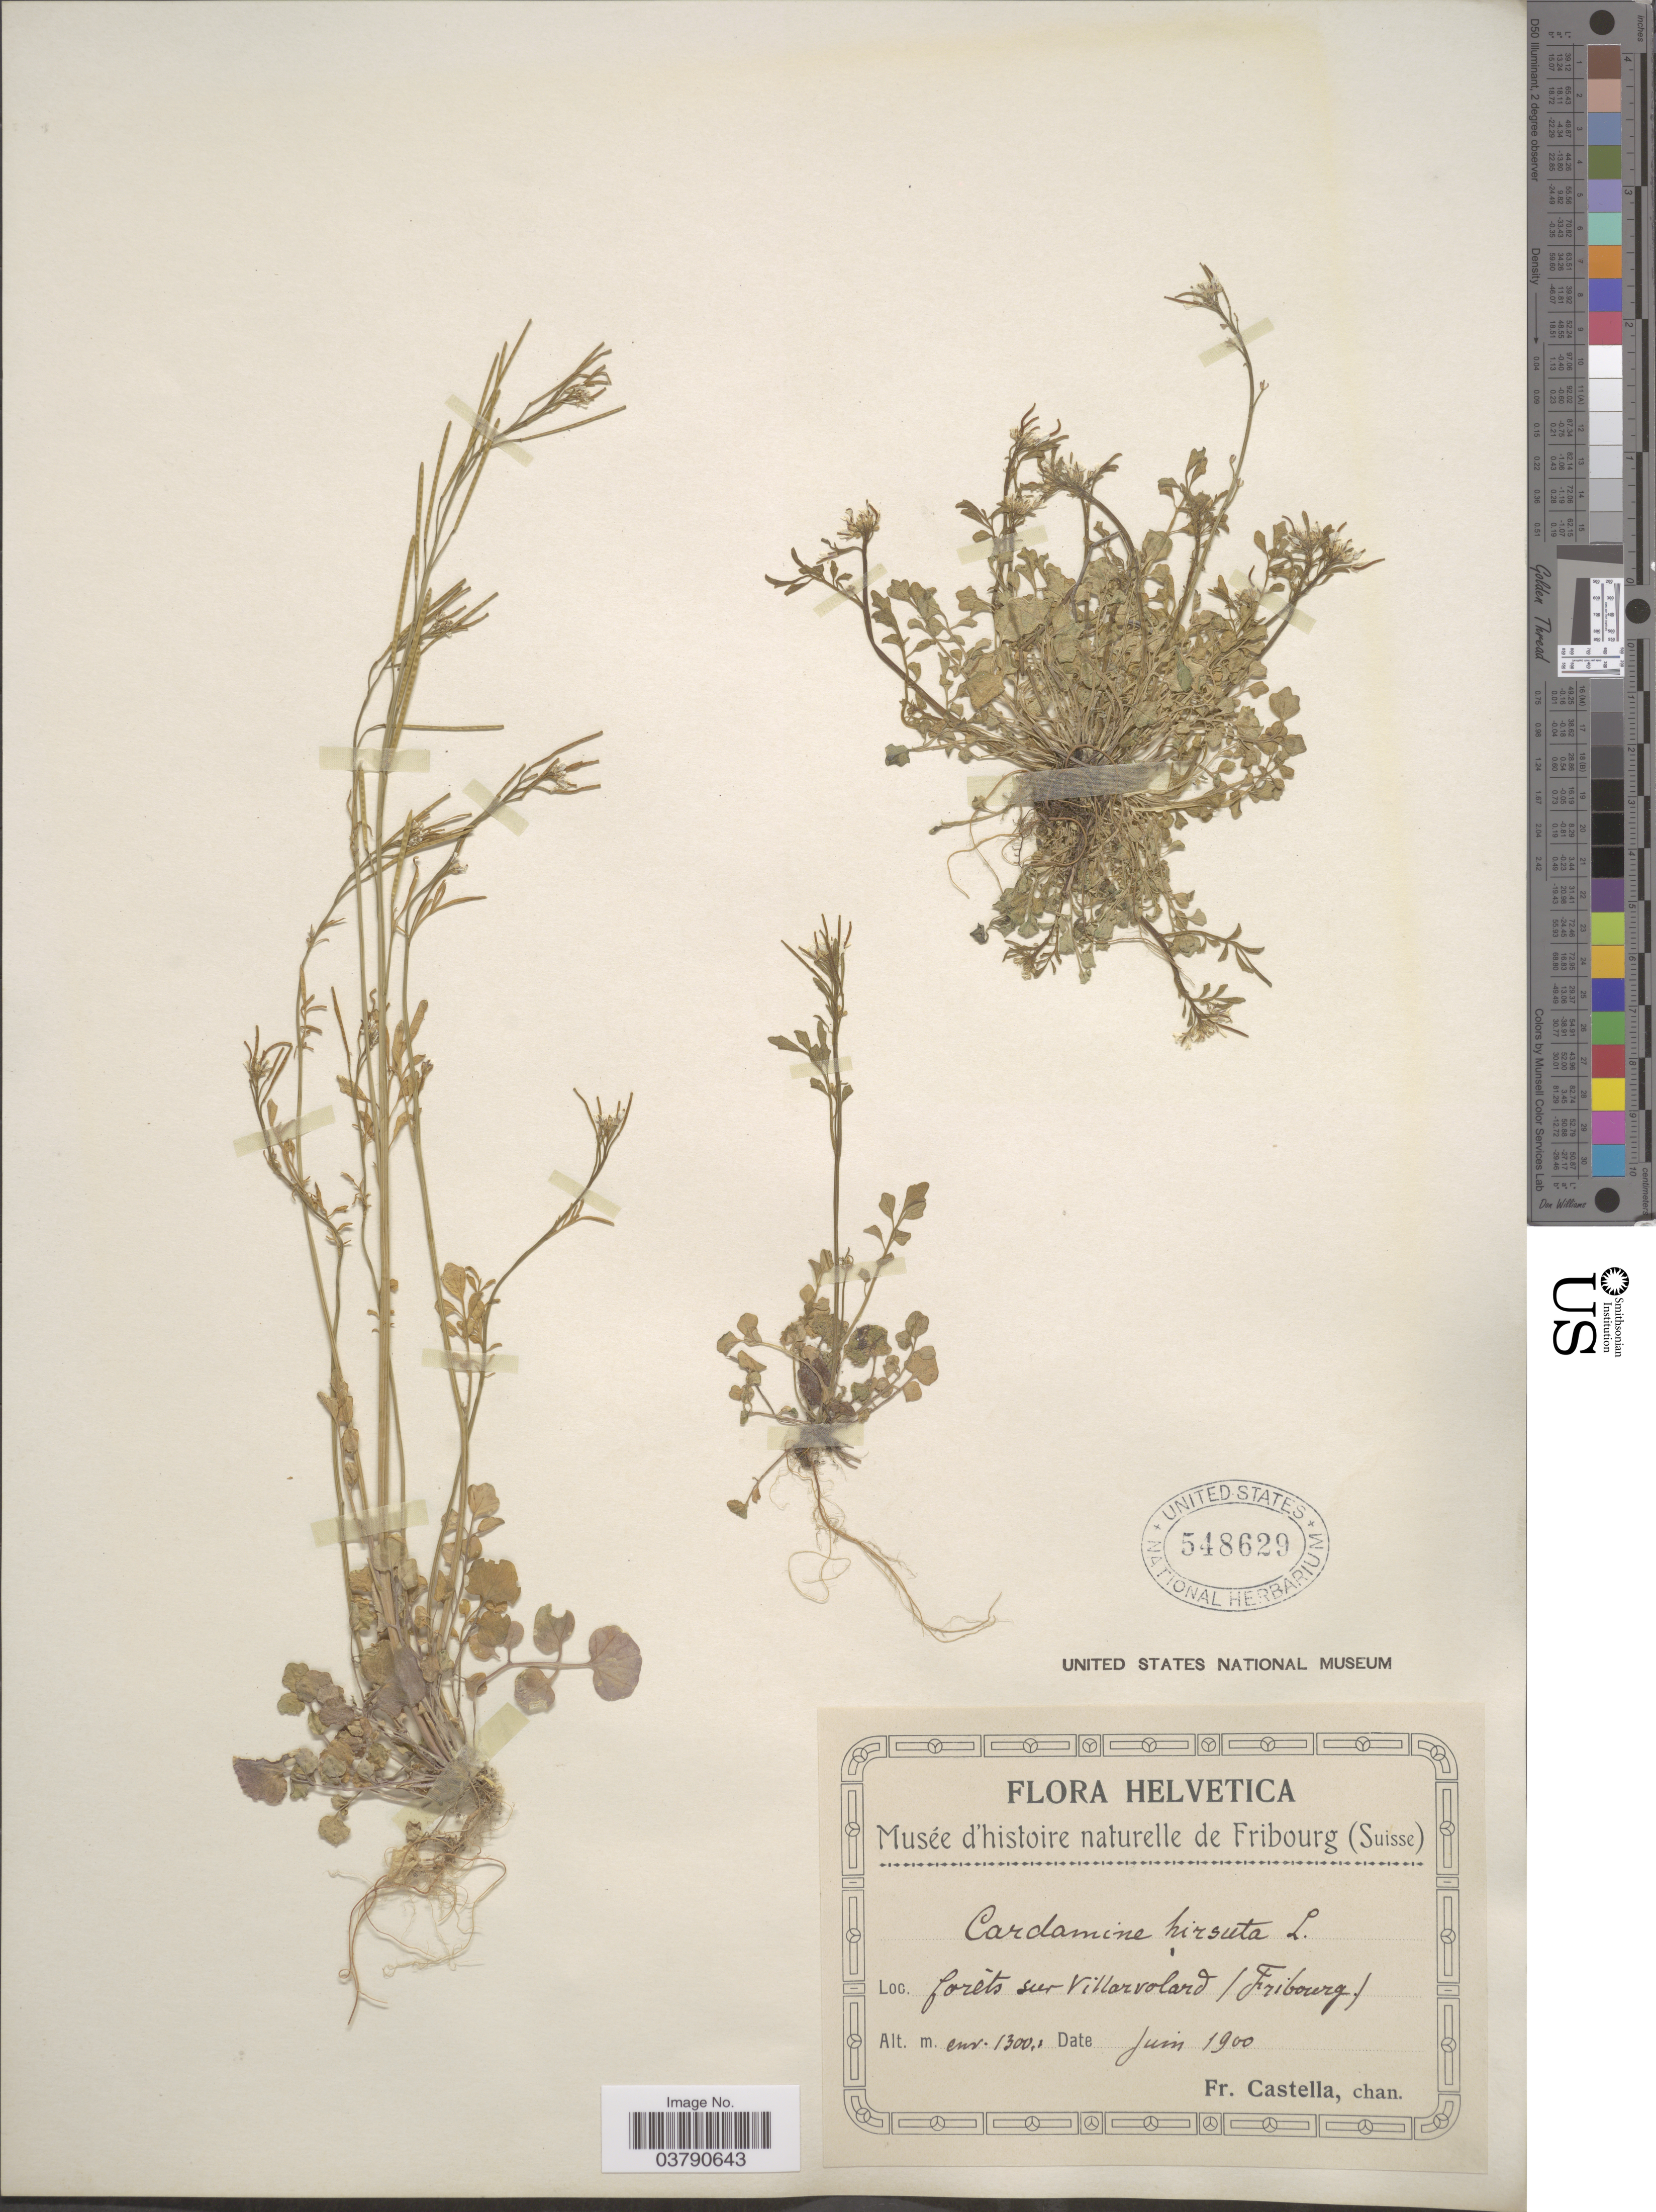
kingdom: Plantae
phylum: Tracheophyta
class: Magnoliopsida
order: Brassicales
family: Brassicaceae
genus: Cardamine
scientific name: Cardamine hirsuta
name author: L.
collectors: Fr. Castella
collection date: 1900-06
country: Switzerland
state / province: Fribourg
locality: Helvetica. Forêts sur Villarvolard.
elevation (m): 1300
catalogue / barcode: US 548629